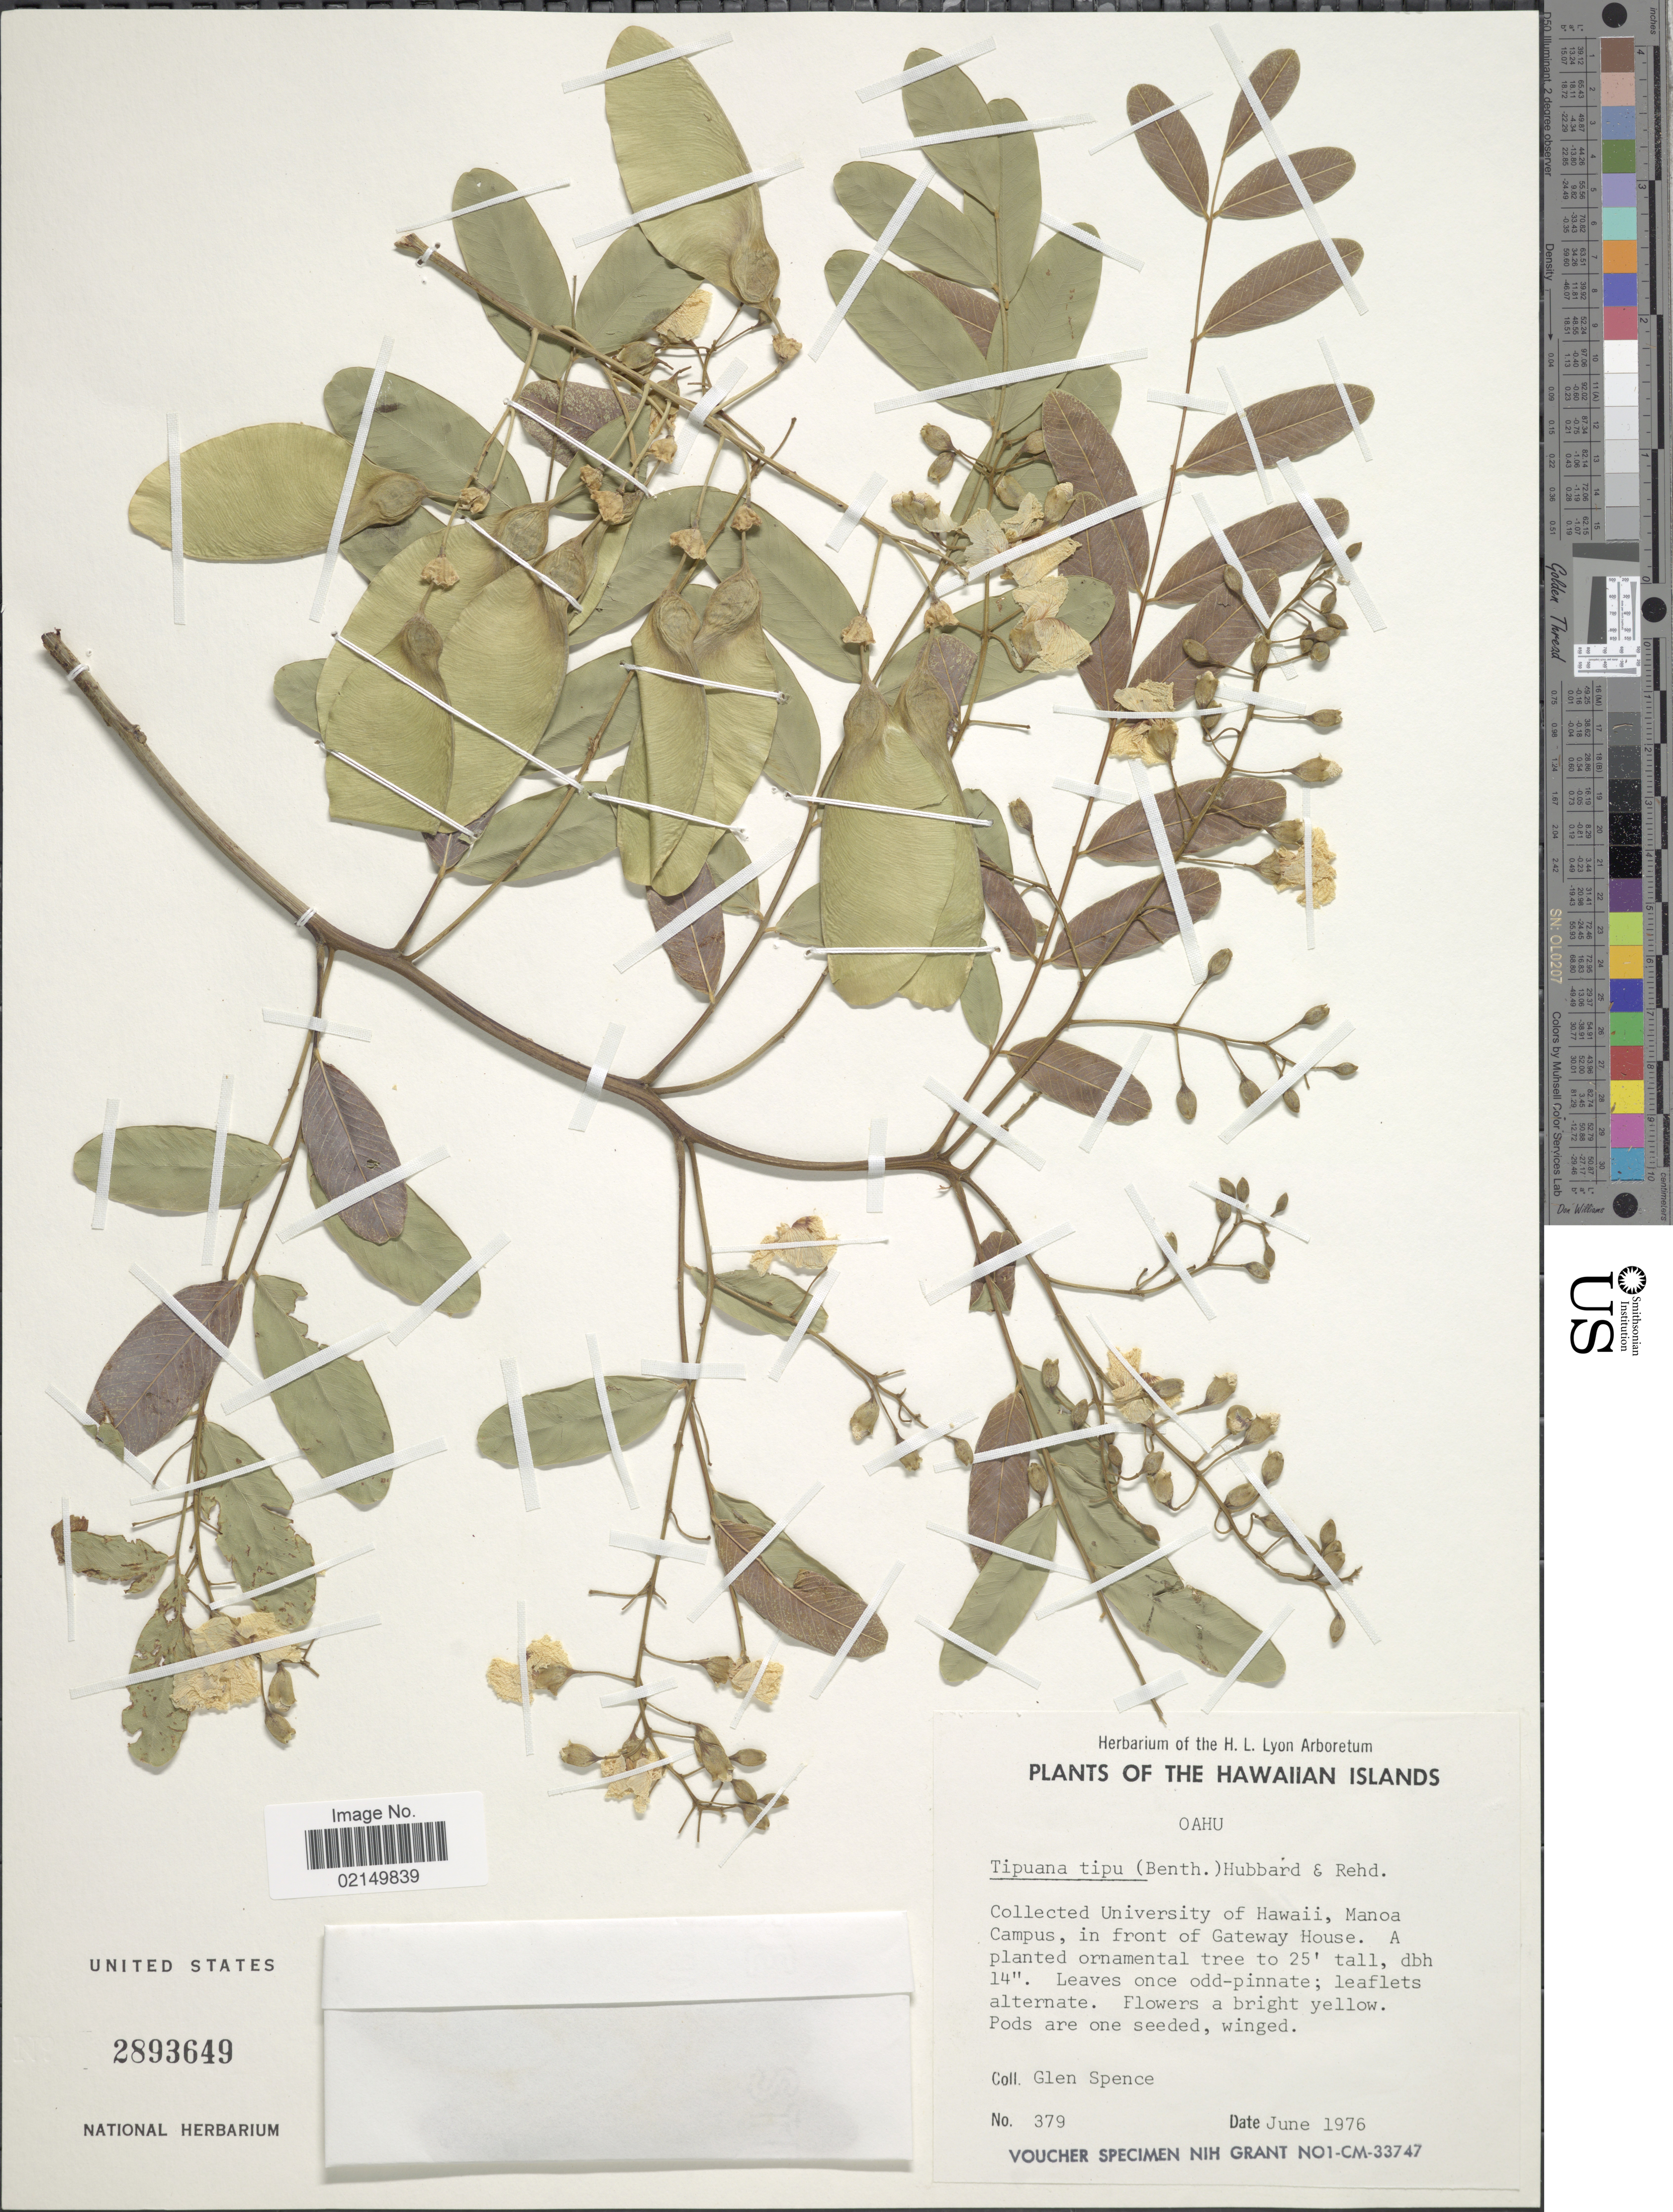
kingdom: Plantae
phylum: Tracheophyta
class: Magnoliopsida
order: Fabales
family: Fabaceae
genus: Tipuana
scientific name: Tipuana tipu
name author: (Benth.) Kuntze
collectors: G. Spence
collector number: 379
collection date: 1976-06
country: United States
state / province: Hawaii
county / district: Honolulu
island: Oahu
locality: Collected University of Hawaii, Manoa Campus, in front of Gateway House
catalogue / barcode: US 2893649